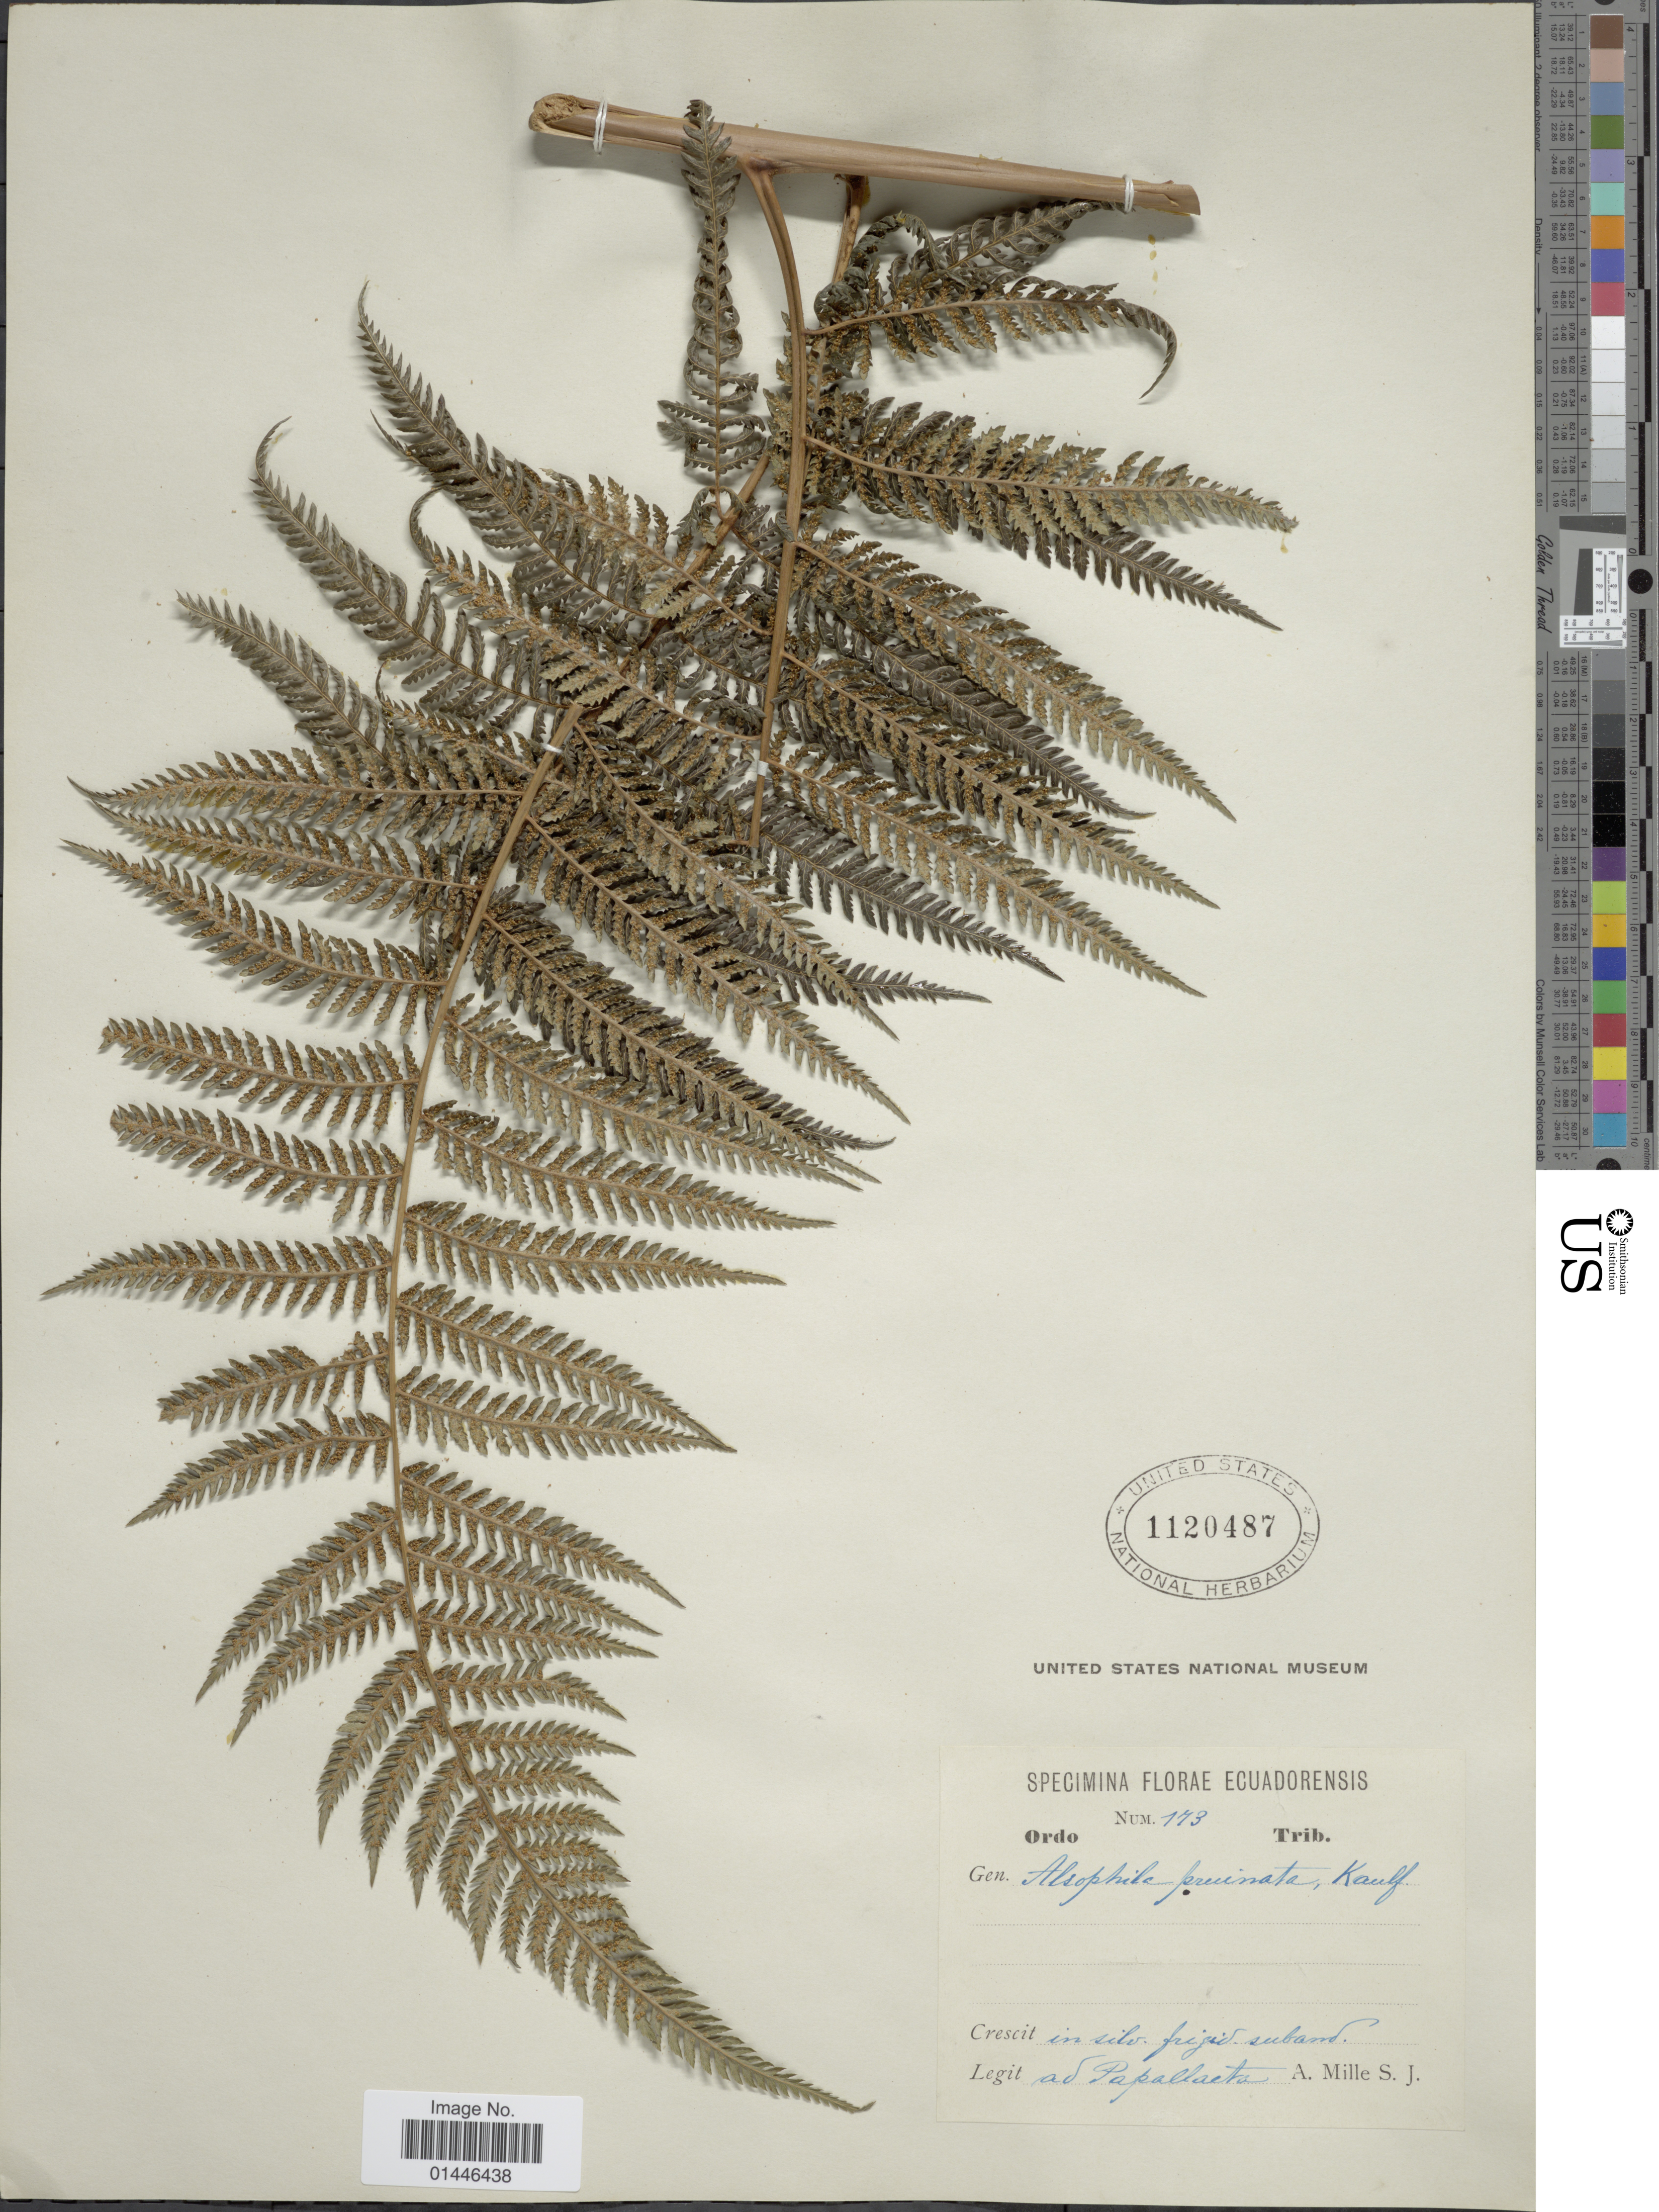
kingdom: Plantae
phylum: Tracheophyta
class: Polypodiopsida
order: Cyatheales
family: Dicksoniaceae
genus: Lophosoria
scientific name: Lophosoria quadripinnata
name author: (J.F. Gmel.) C. Chr.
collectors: A. Mille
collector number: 173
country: Ecuador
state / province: Napo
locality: Papallacta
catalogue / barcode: US 1120487